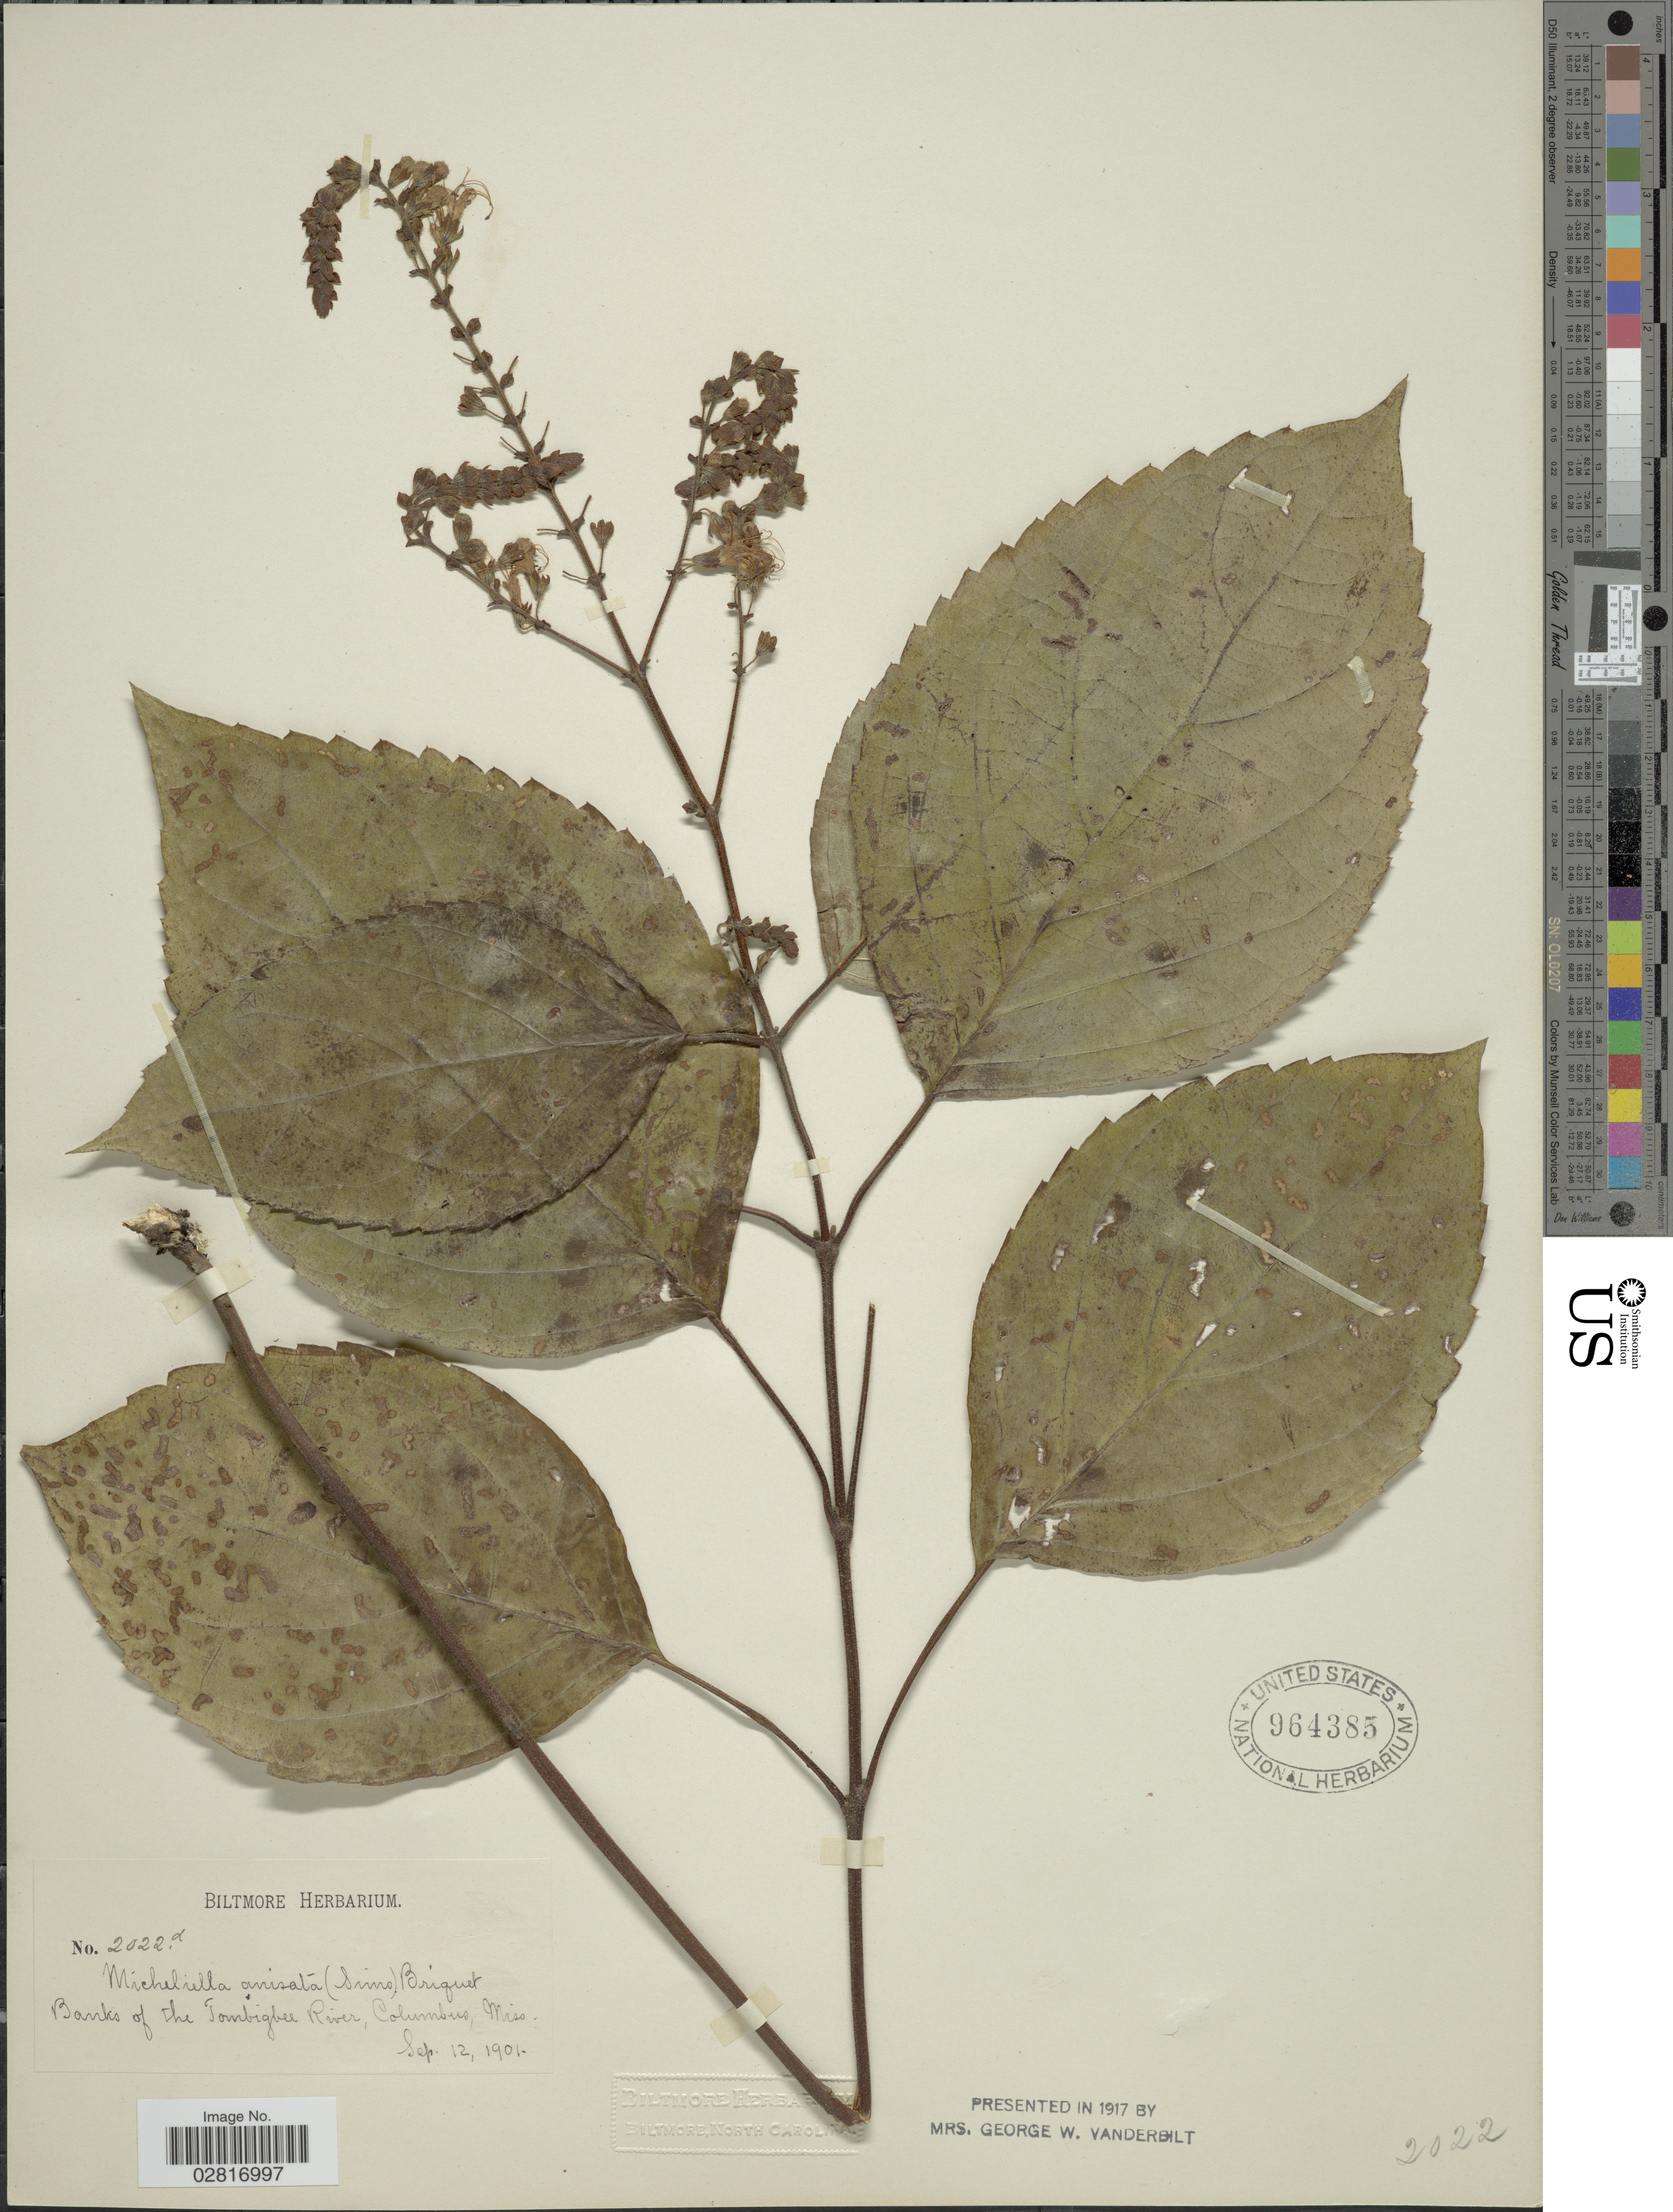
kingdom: Plantae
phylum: Tracheophyta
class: Magnoliopsida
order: Lamiales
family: Lamiaceae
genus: Collinsonia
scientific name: Collinsonia anisata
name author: Sims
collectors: ex herb. Biltmore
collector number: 2022d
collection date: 1901-09-12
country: United States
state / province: Mississippi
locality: Banks of the Tombigbee River, Columbus, Miss.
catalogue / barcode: US 964385